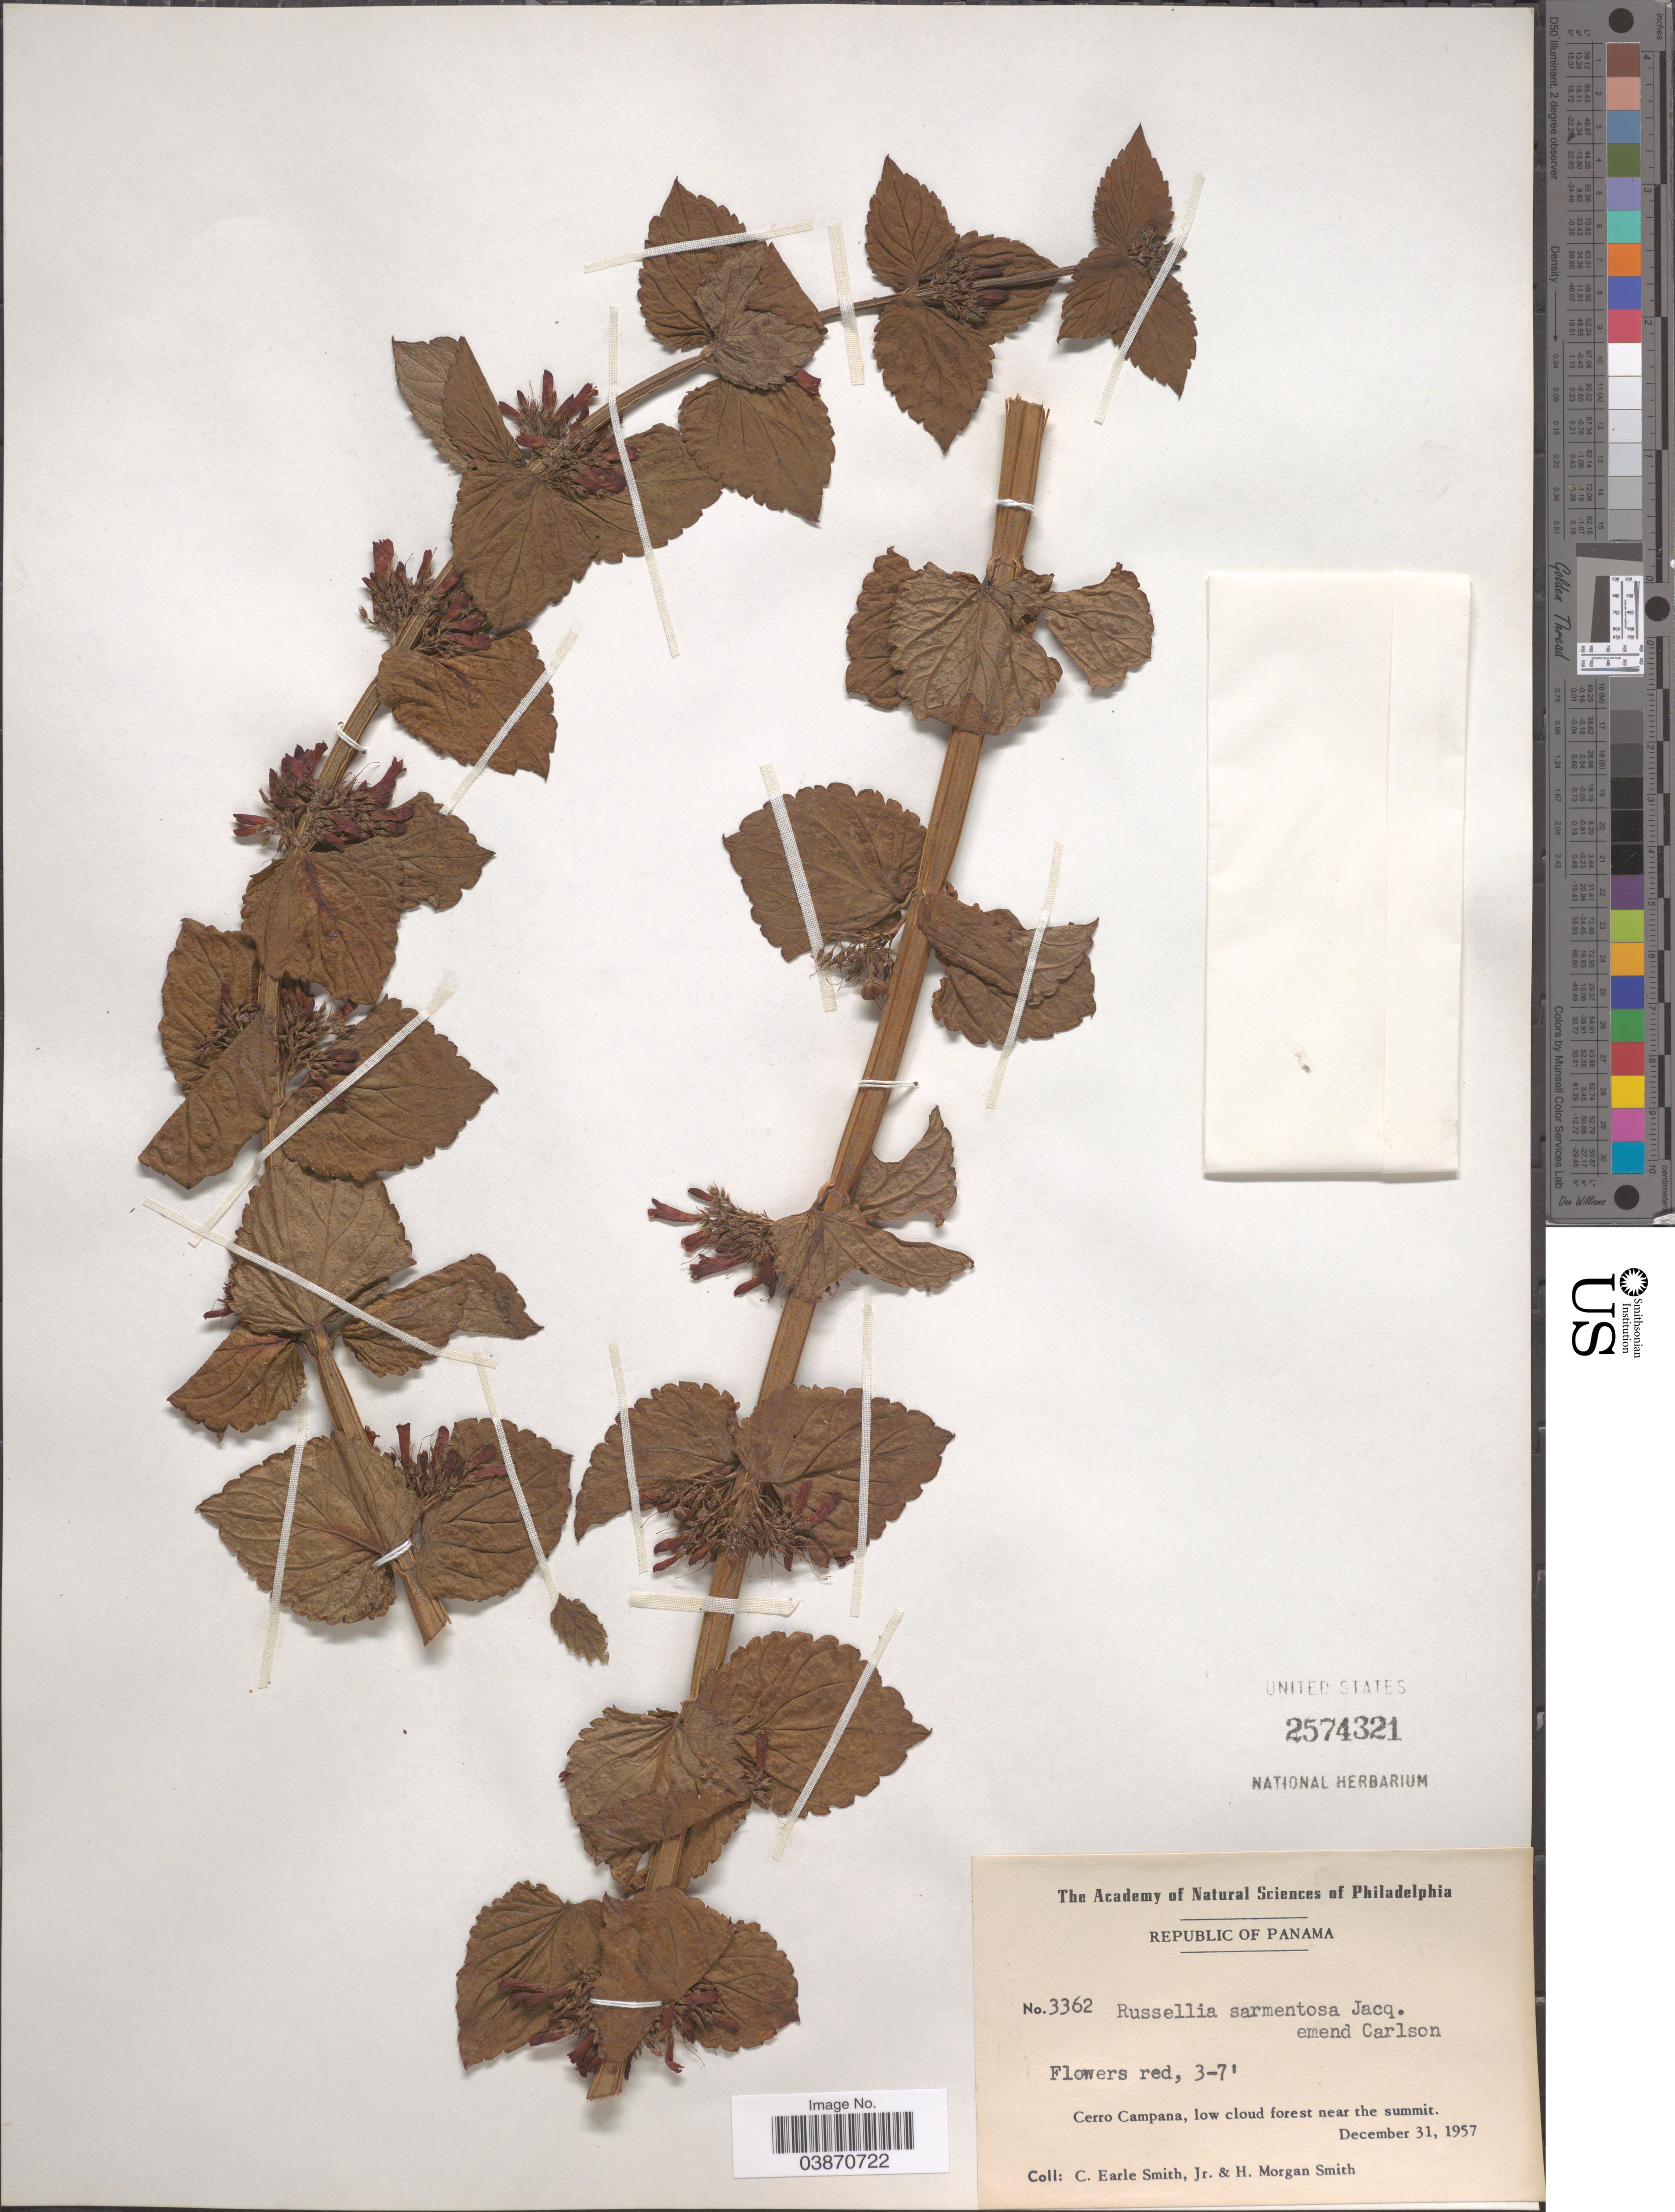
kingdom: Plantae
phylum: Tracheophyta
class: Magnoliopsida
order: Lamiales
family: Plantaginaceae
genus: Russelia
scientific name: Russelia sarmentosa f. velutina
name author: Carlson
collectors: C. E. Smith Jr. & H. M. Smith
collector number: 3362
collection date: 1957-12-31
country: Panama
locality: Cerro Campana, low cloud forest near the summit.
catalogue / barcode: US 2574321